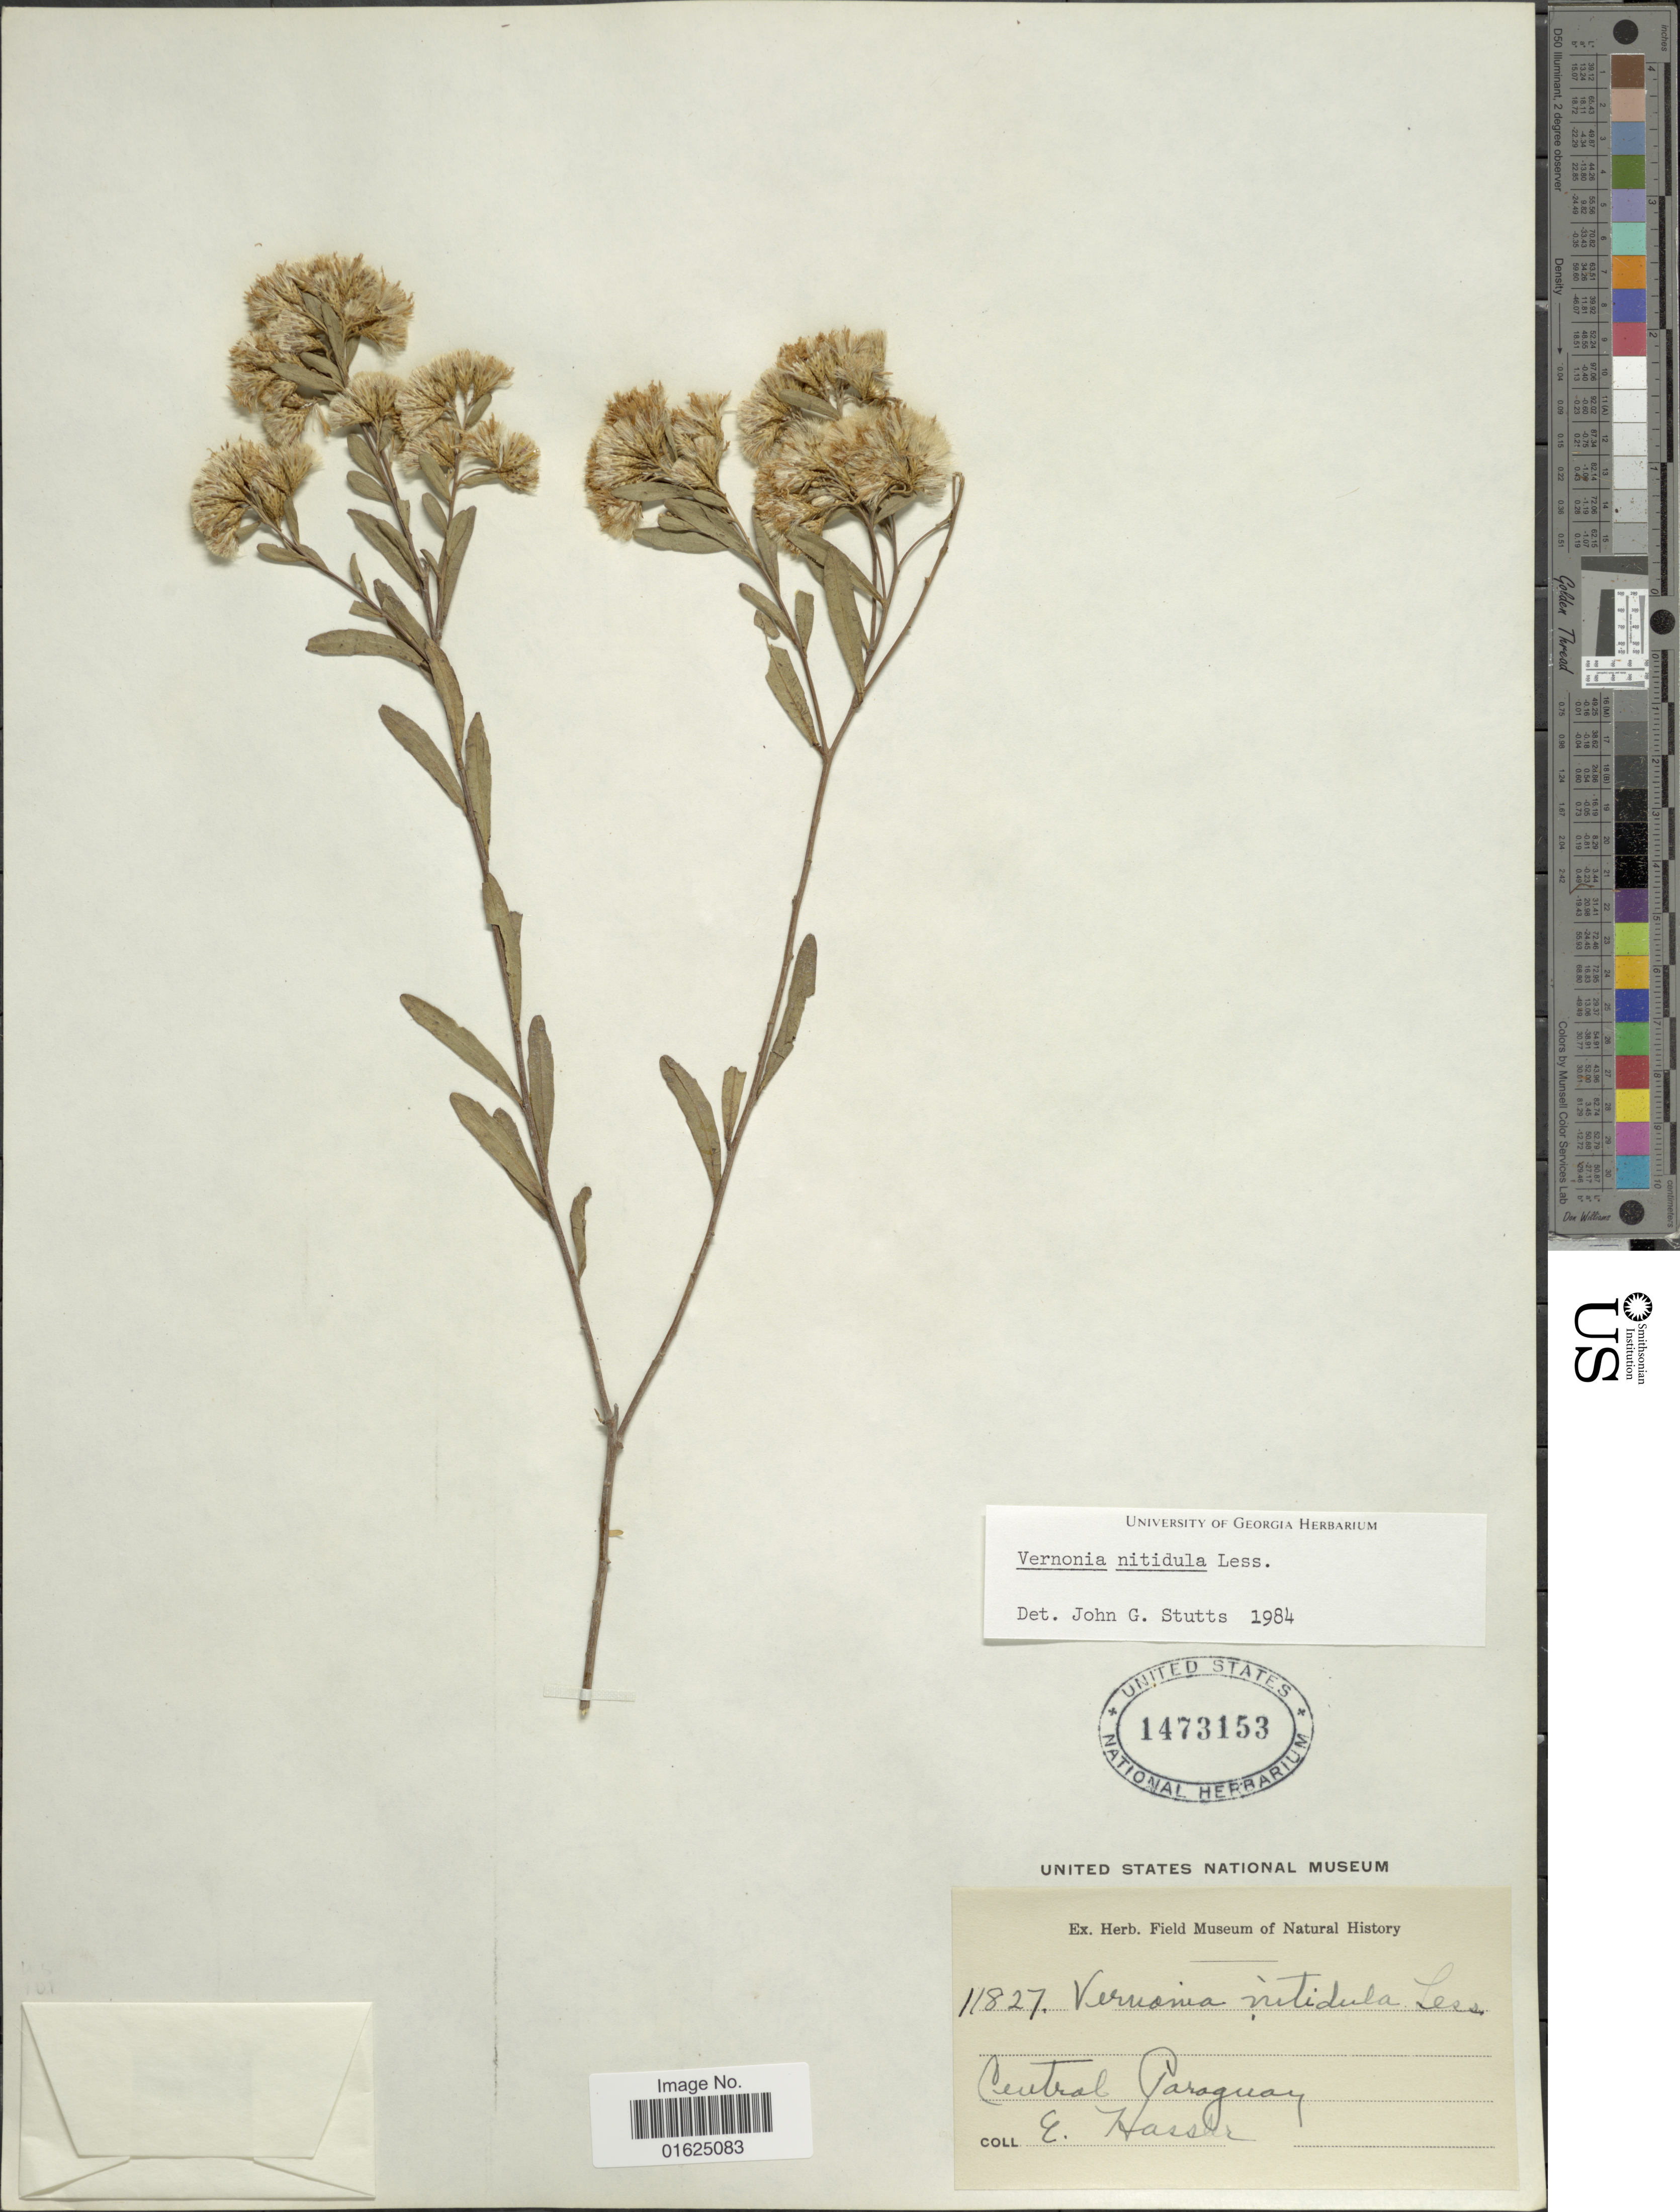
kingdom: Plantae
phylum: Tracheophyta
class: Magnoliopsida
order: Asterales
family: Asteraceae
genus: Vernonanthura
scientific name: Vernonanthura montevidensis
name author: (Spreng.) H. Rob.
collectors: E. Hassler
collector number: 11827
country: Paraguay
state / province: Central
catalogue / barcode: US 1473153